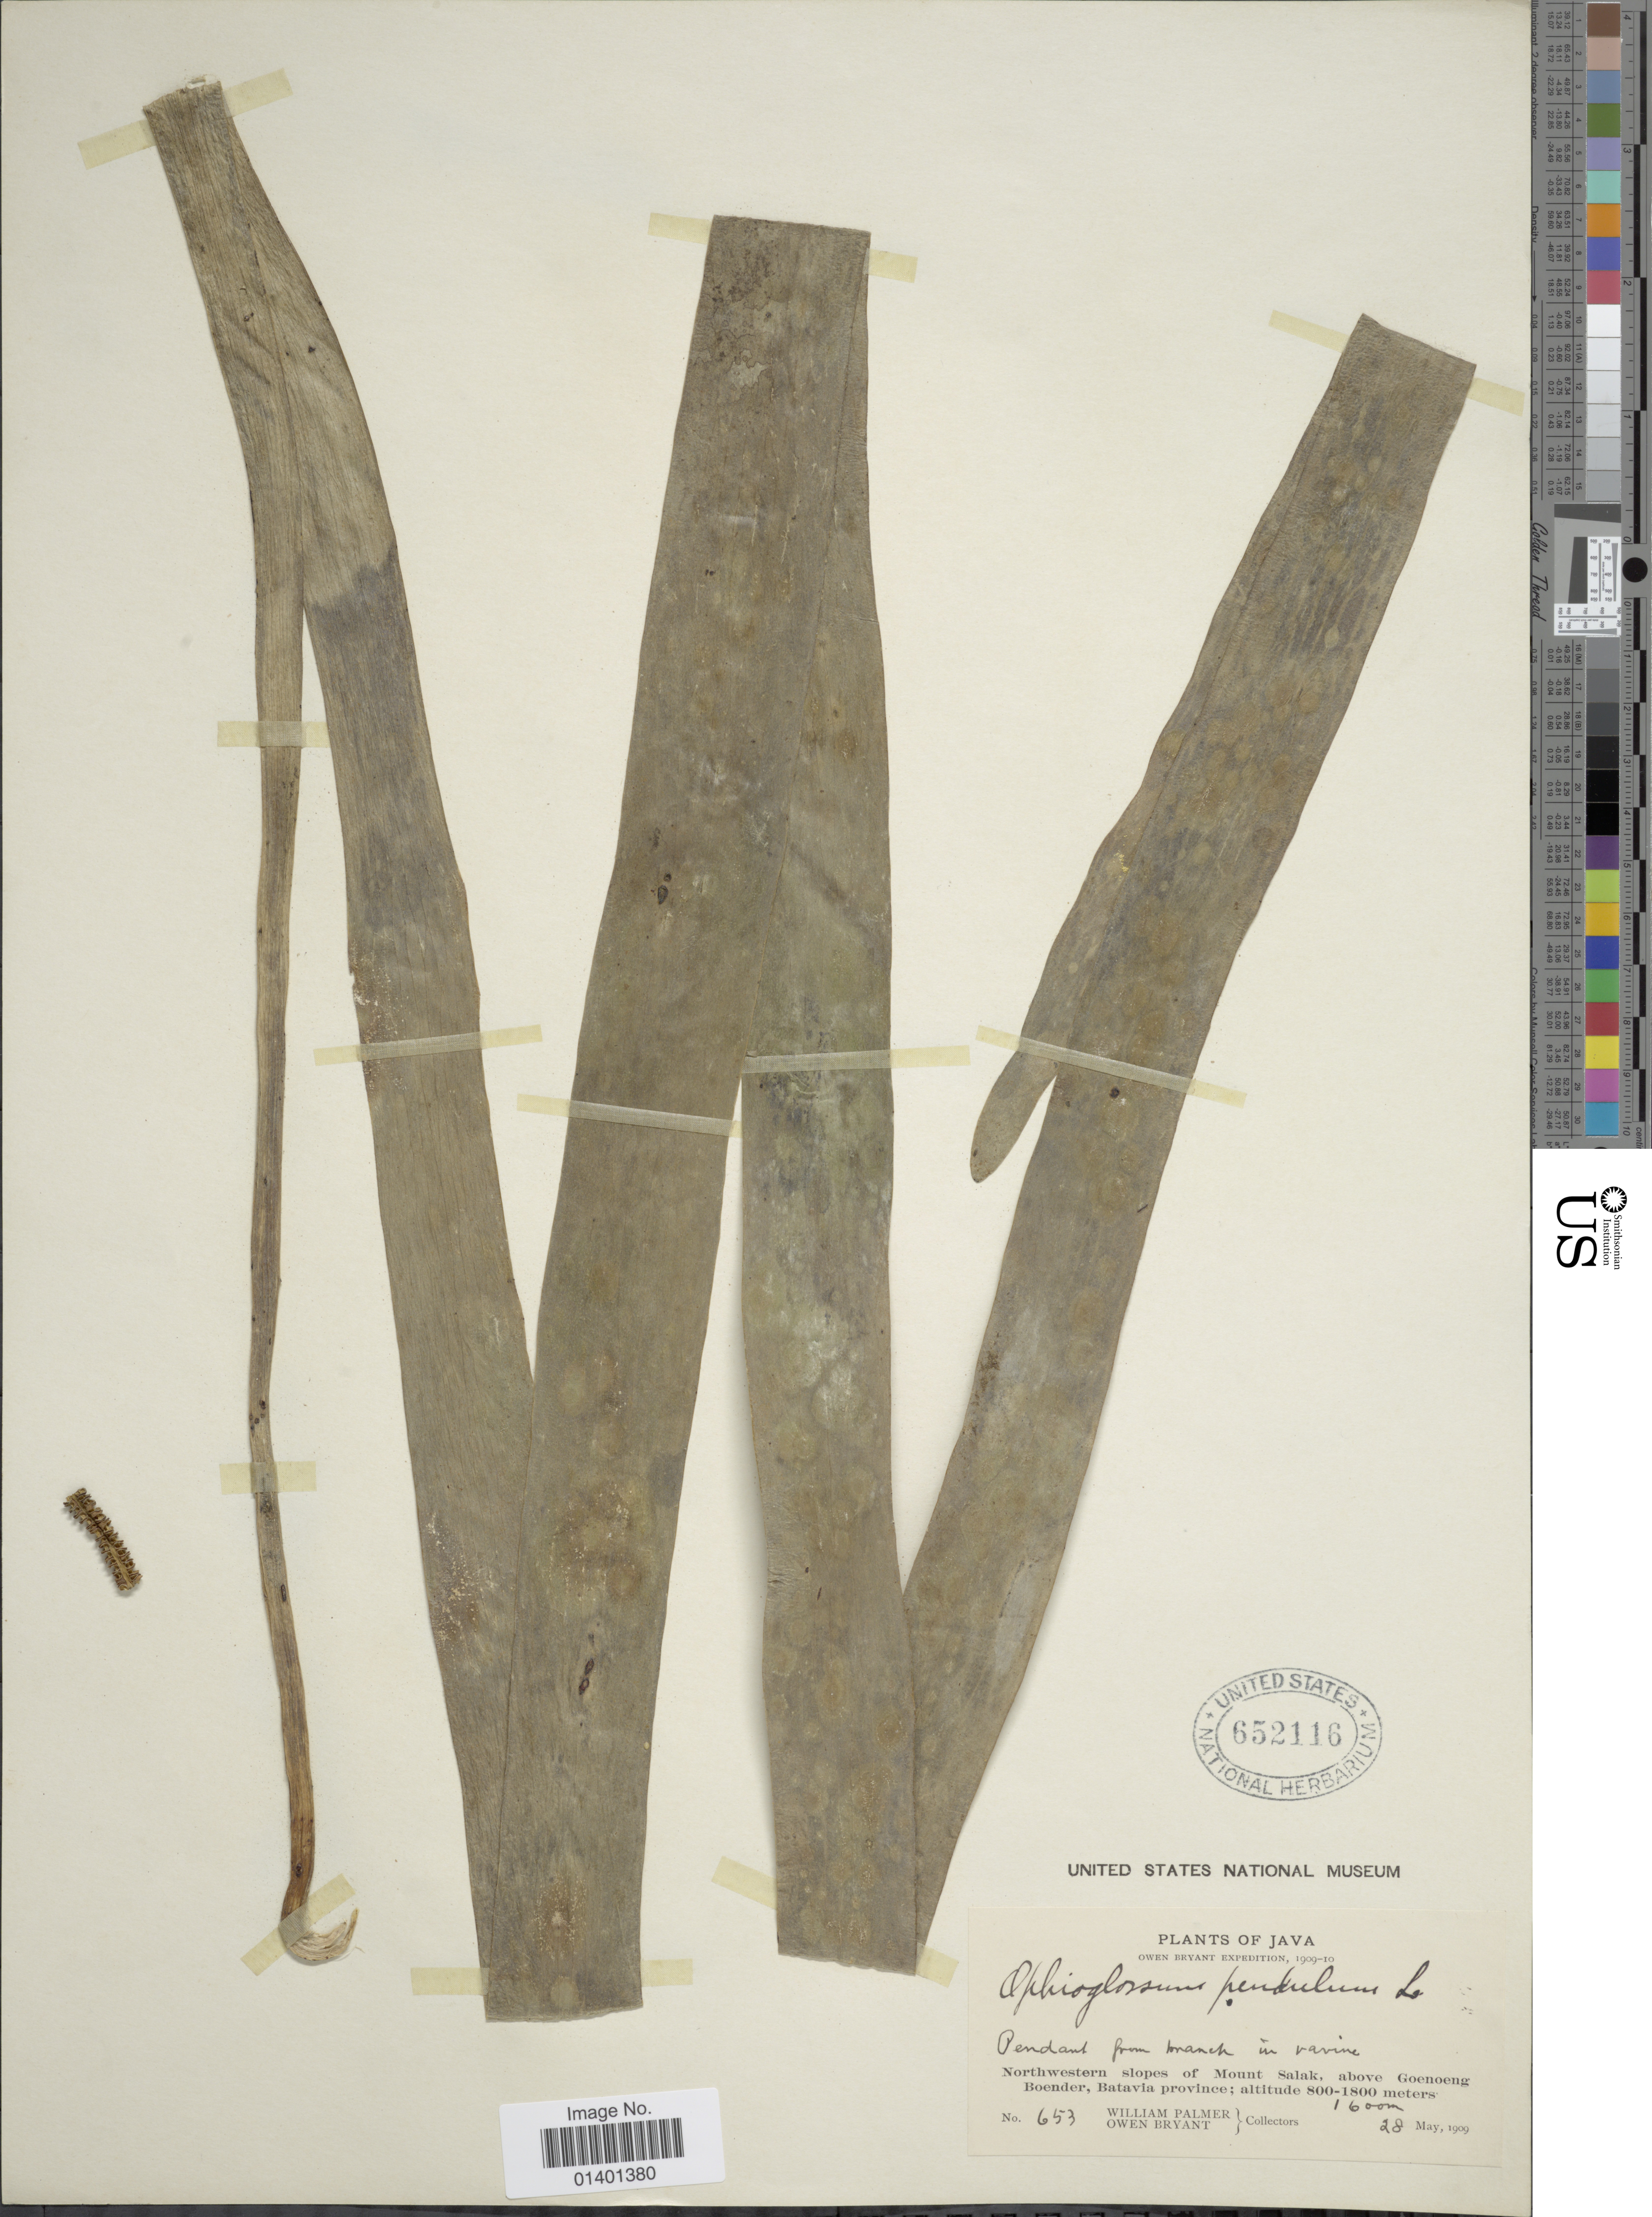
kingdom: Plantae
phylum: Tracheophyta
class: Polypodiopsida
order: Ophioglossales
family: Ophioglossaceae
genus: Ophioglossum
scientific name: Ophioglossum pendulum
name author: L.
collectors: W. Palmer & O. Bryant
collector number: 653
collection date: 1909-05-28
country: Indonesia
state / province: Java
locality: Northwestern slopes of Mount Salak, above Goenoeng Boender, Batavia province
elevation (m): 1600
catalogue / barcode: US 652116